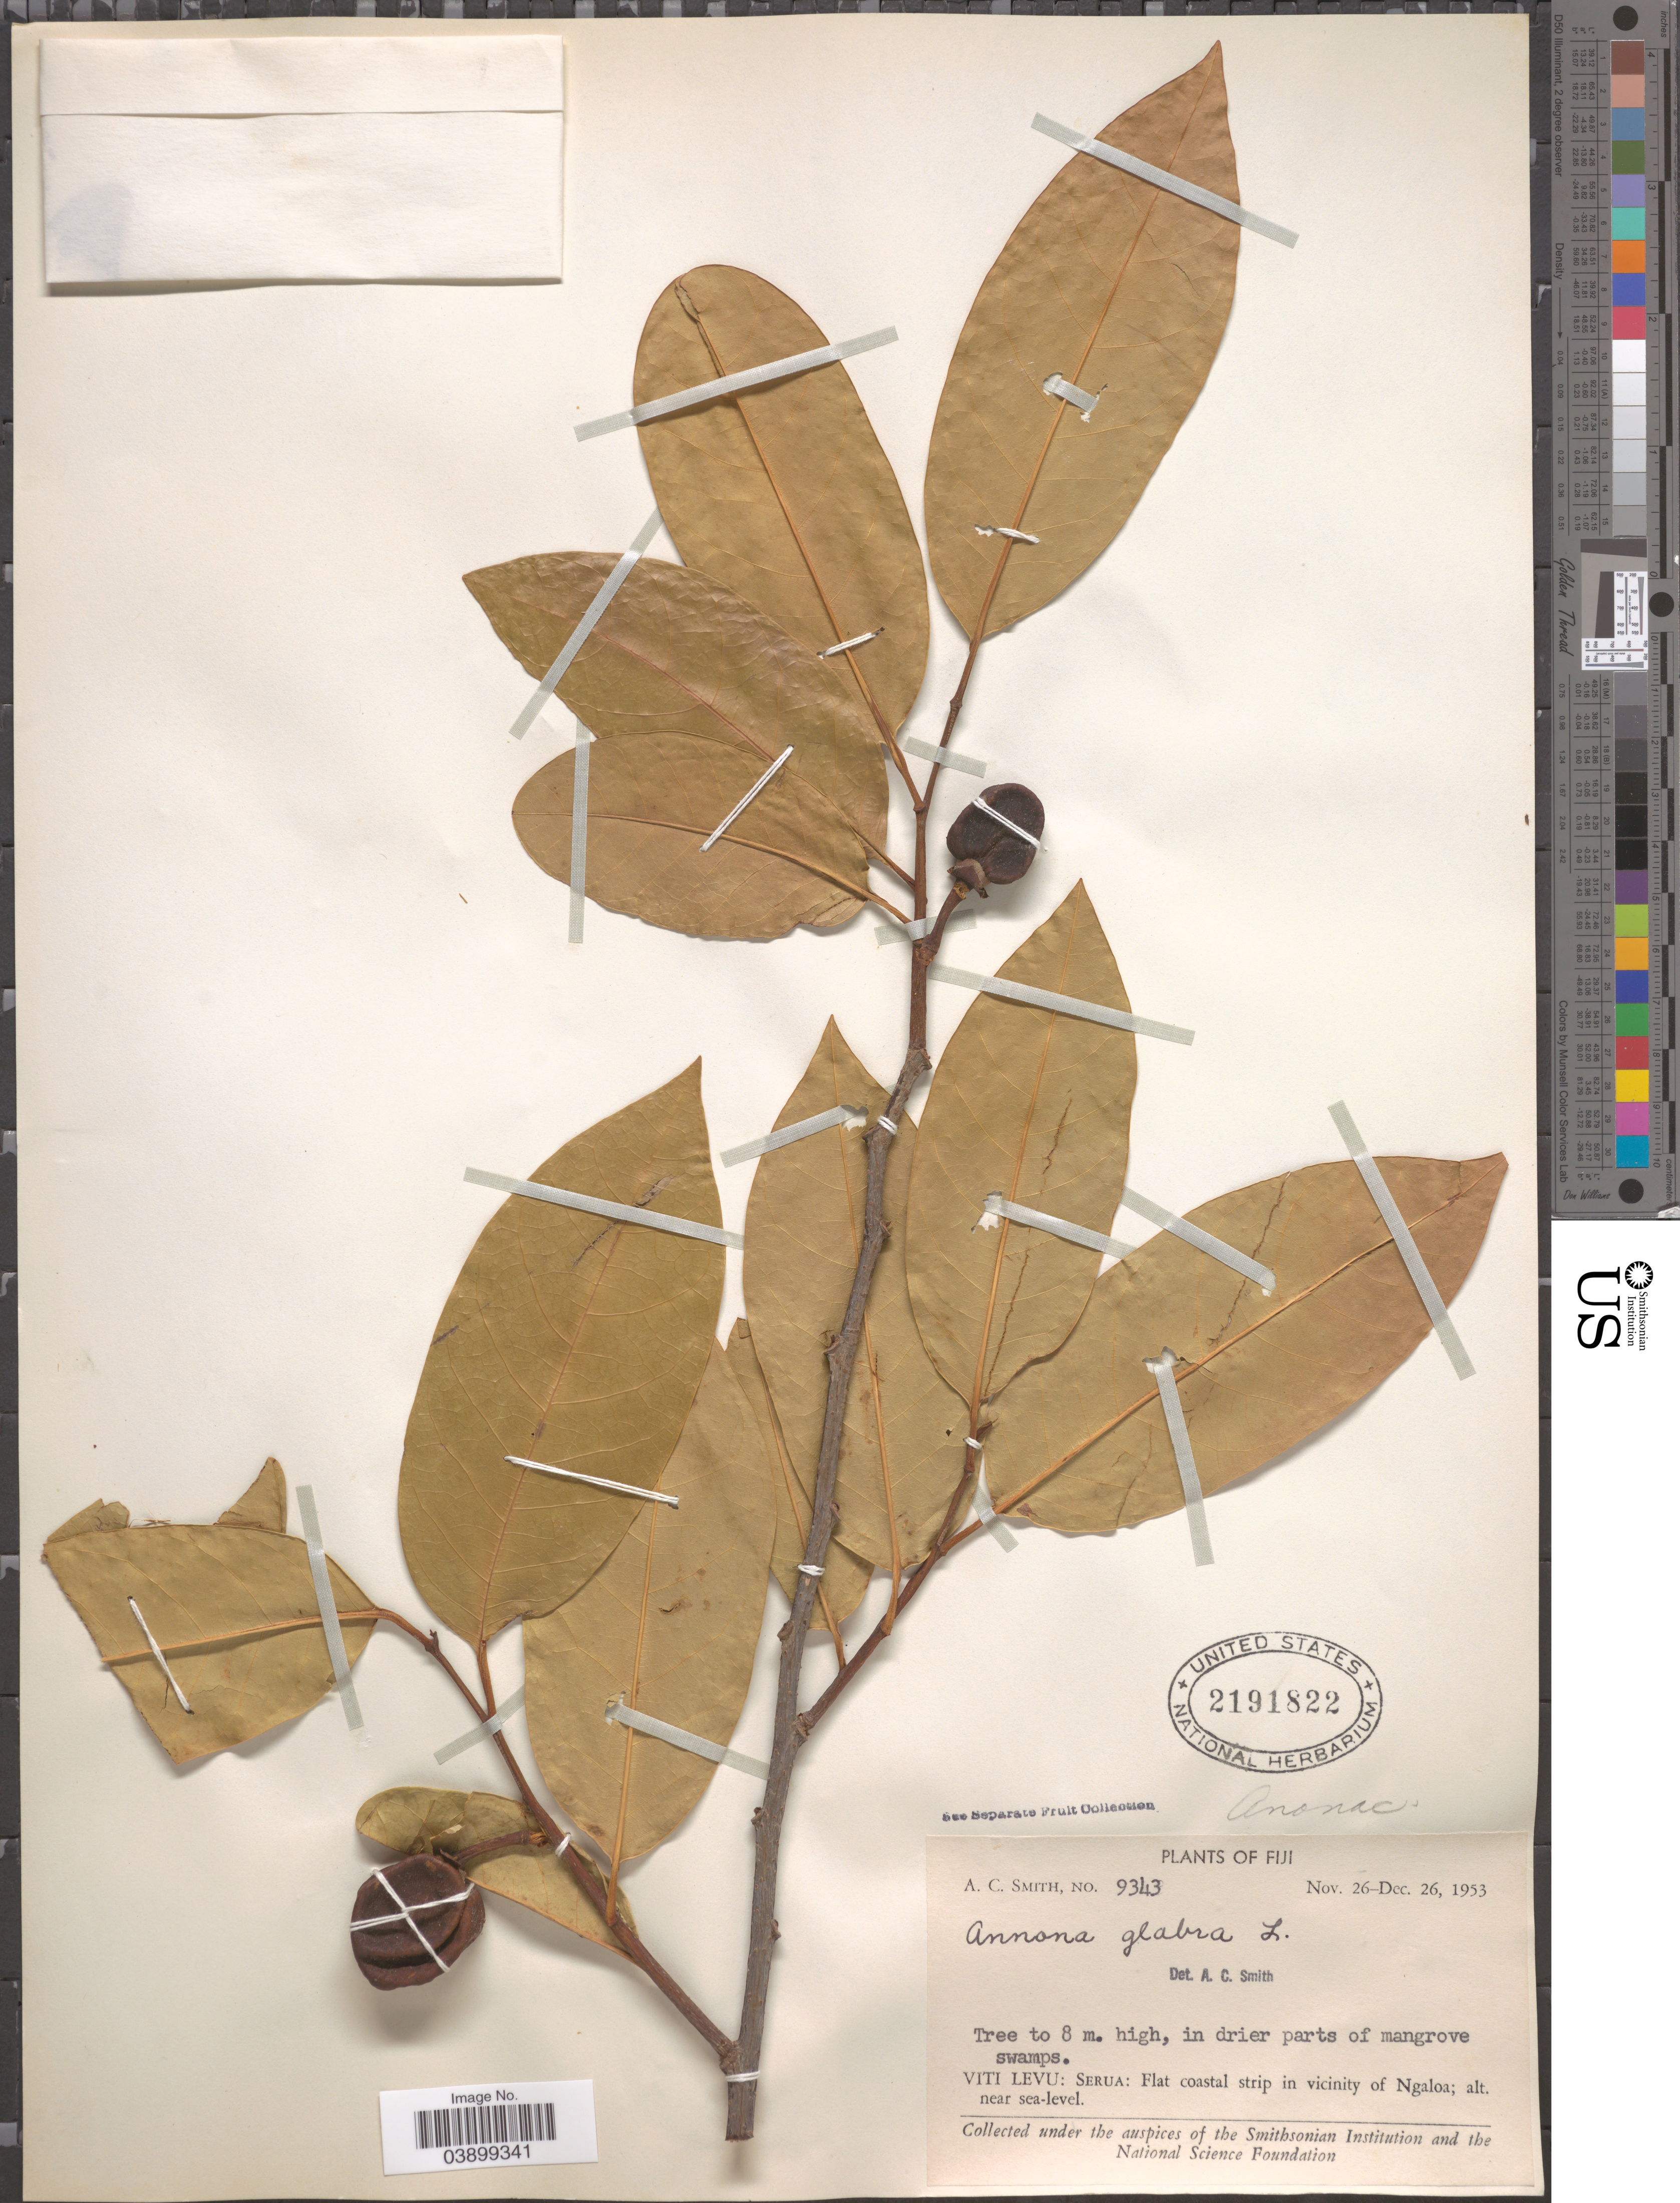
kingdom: Plantae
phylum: Tracheophyta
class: Magnoliopsida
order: Magnoliales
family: Annonaceae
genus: Annona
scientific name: Annona glabra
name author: L.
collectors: A. C. Smith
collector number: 9343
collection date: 1953-11-26/1953-12-26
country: Fiji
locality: Viti Levu: Serua: Flat coastal strip in vicinity of Ngaloa.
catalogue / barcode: US 2191822